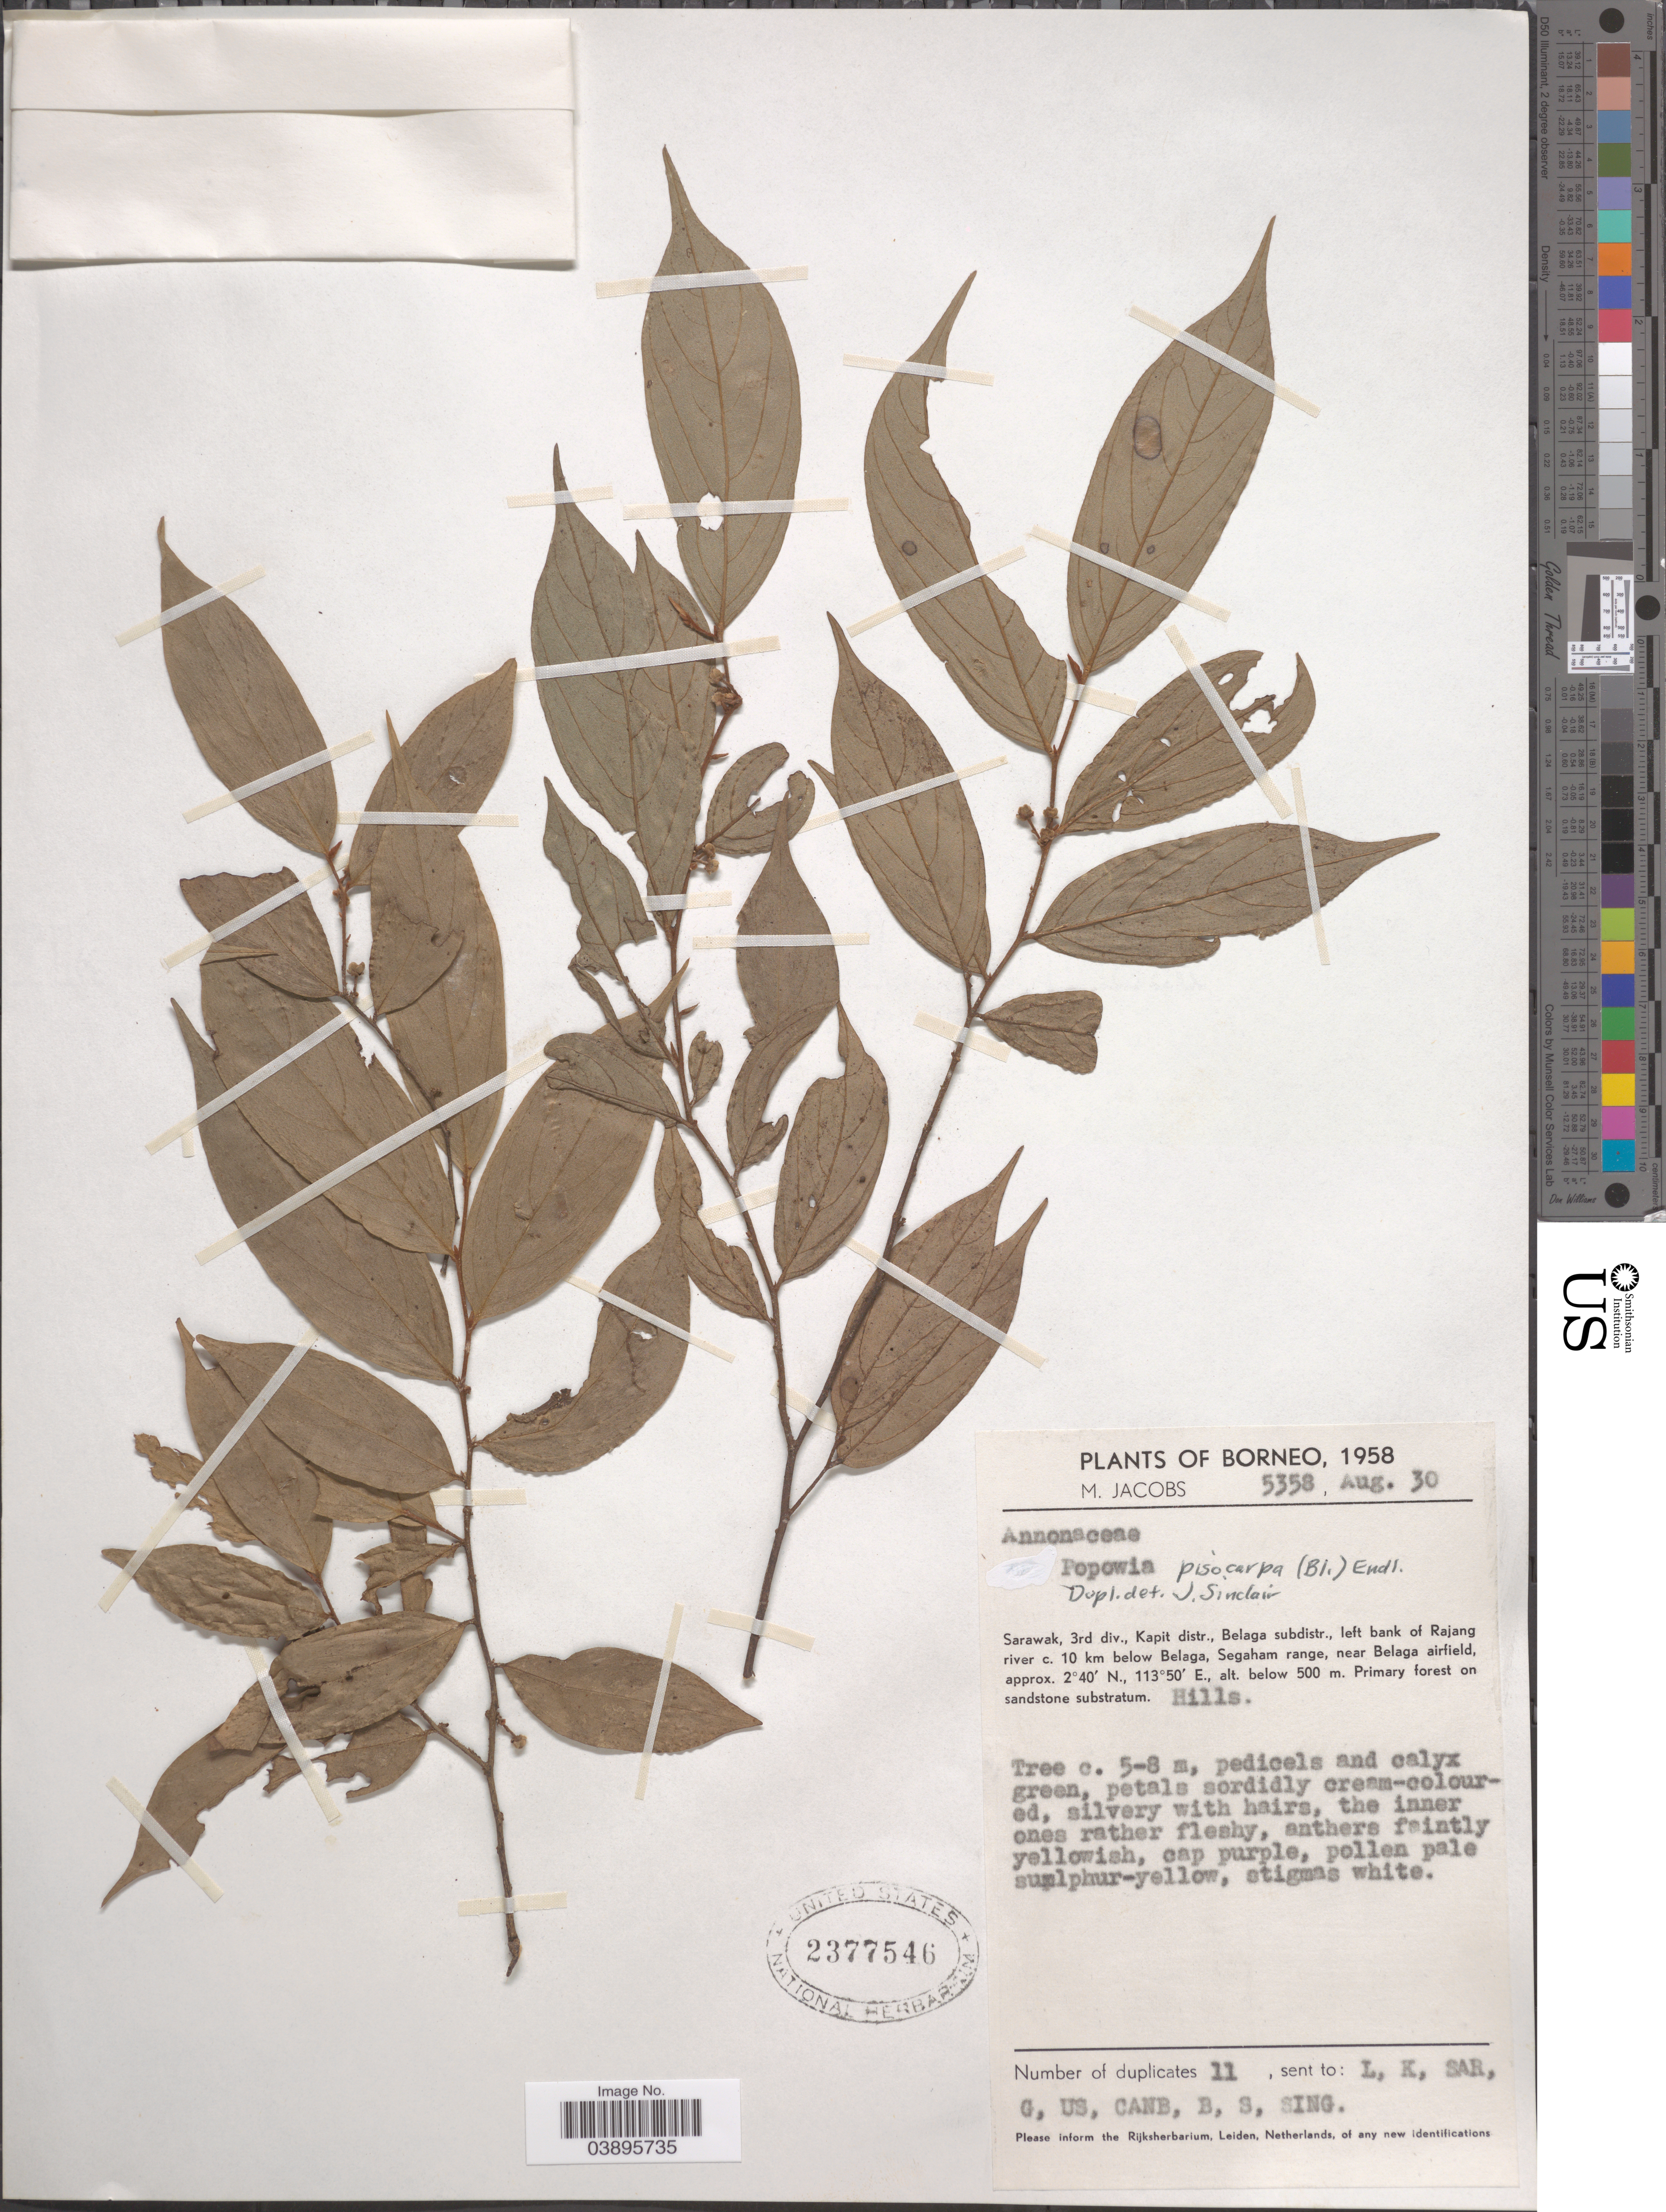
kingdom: Plantae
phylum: Tracheophyta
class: Magnoliopsida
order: Magnoliales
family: Annonaceae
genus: Popowia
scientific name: Popowia pisocarpa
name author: (Blume) Endl.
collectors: M. Jacobs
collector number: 5358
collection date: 1958-08-30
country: Malaysia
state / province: Sarawak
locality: Borneo. 3rd div., Kapit distr., Belaga subdistr., left bank of Rajang river c. 10 km below Belaga, Segaham range, near Belaga airfield.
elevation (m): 500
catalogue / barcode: US 2377546